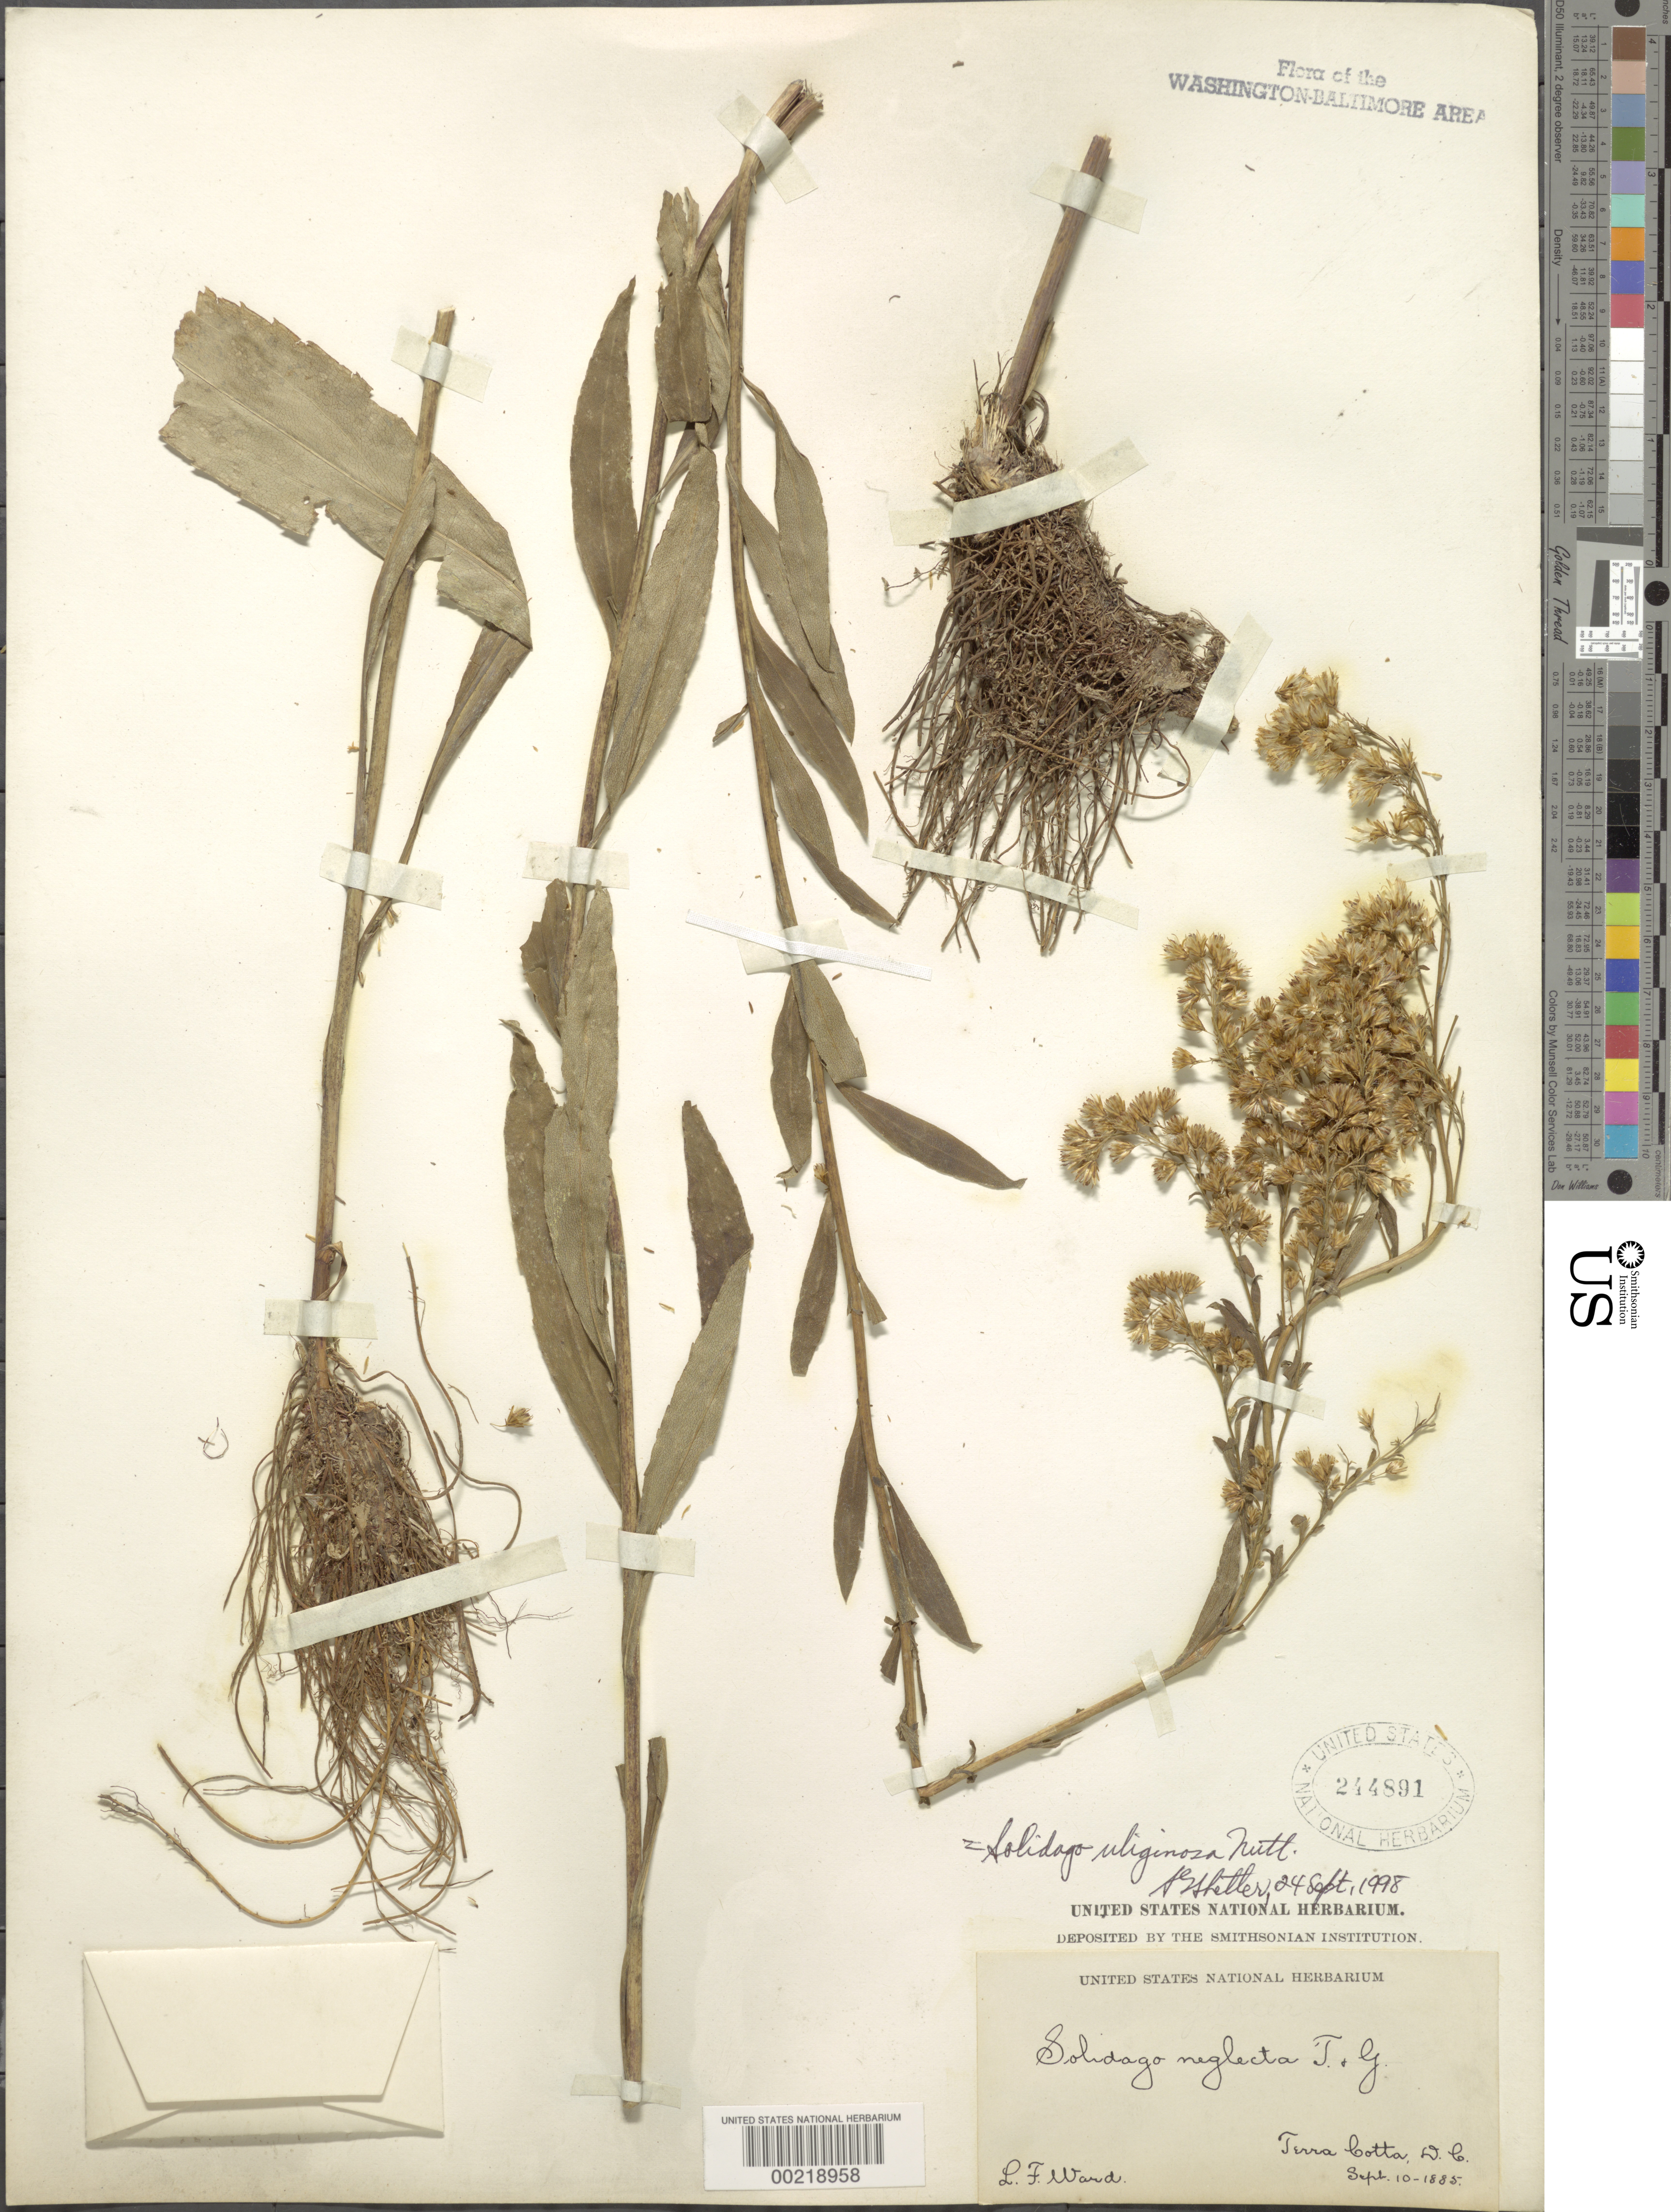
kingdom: Plantae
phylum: Tracheophyta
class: Magnoliopsida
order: Asterales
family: Asteraceae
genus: Solidago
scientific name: Solidago uliginosa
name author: Nutt.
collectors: L. F. Ward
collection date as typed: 10 Sep 1885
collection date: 1885-09-10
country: United States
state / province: District of Columbia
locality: Terra Cotta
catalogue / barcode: US 244891